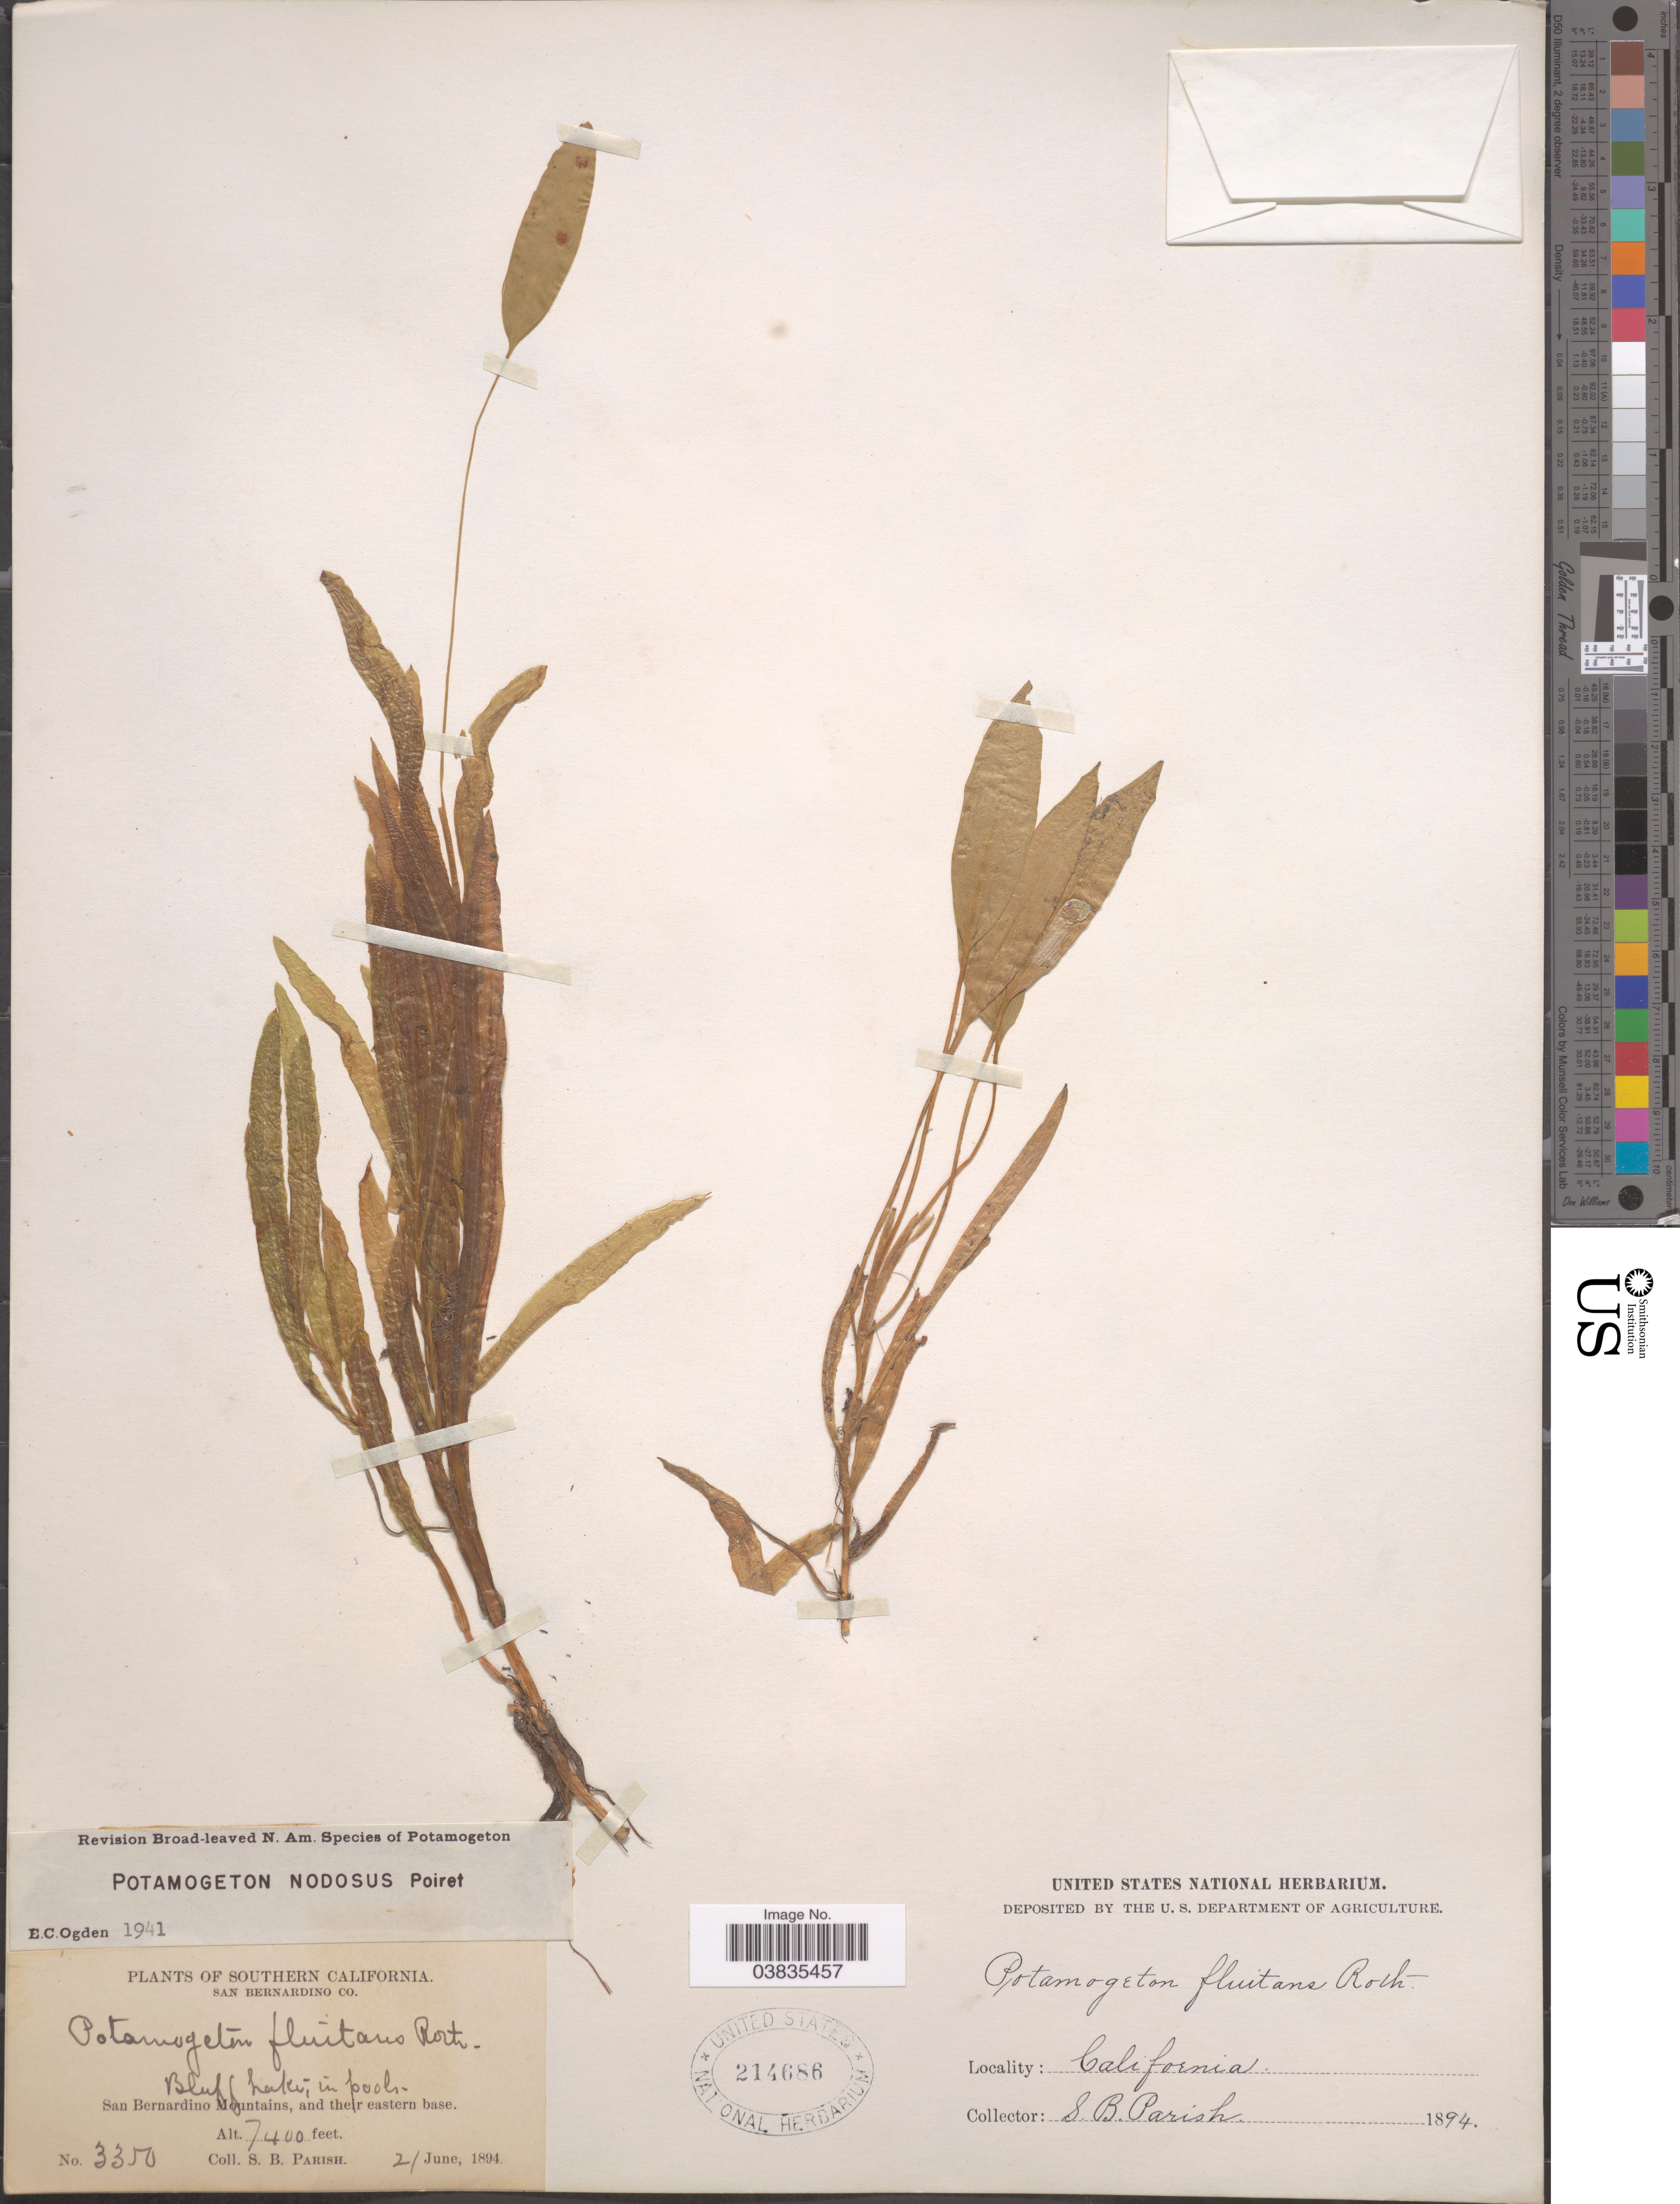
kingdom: Plantae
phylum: Tracheophyta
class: Liliopsida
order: Alismatales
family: Potamogetonaceae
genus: Potamogeton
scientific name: Potamogeton nodosus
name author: Poir.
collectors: S. B. Parish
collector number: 3350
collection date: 1894-06-21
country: United States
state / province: California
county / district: San Bernardino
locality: Southern California. San Bernardino Co. San Bernardino Mountains, and their eastern base.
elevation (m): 2256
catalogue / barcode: US 214686